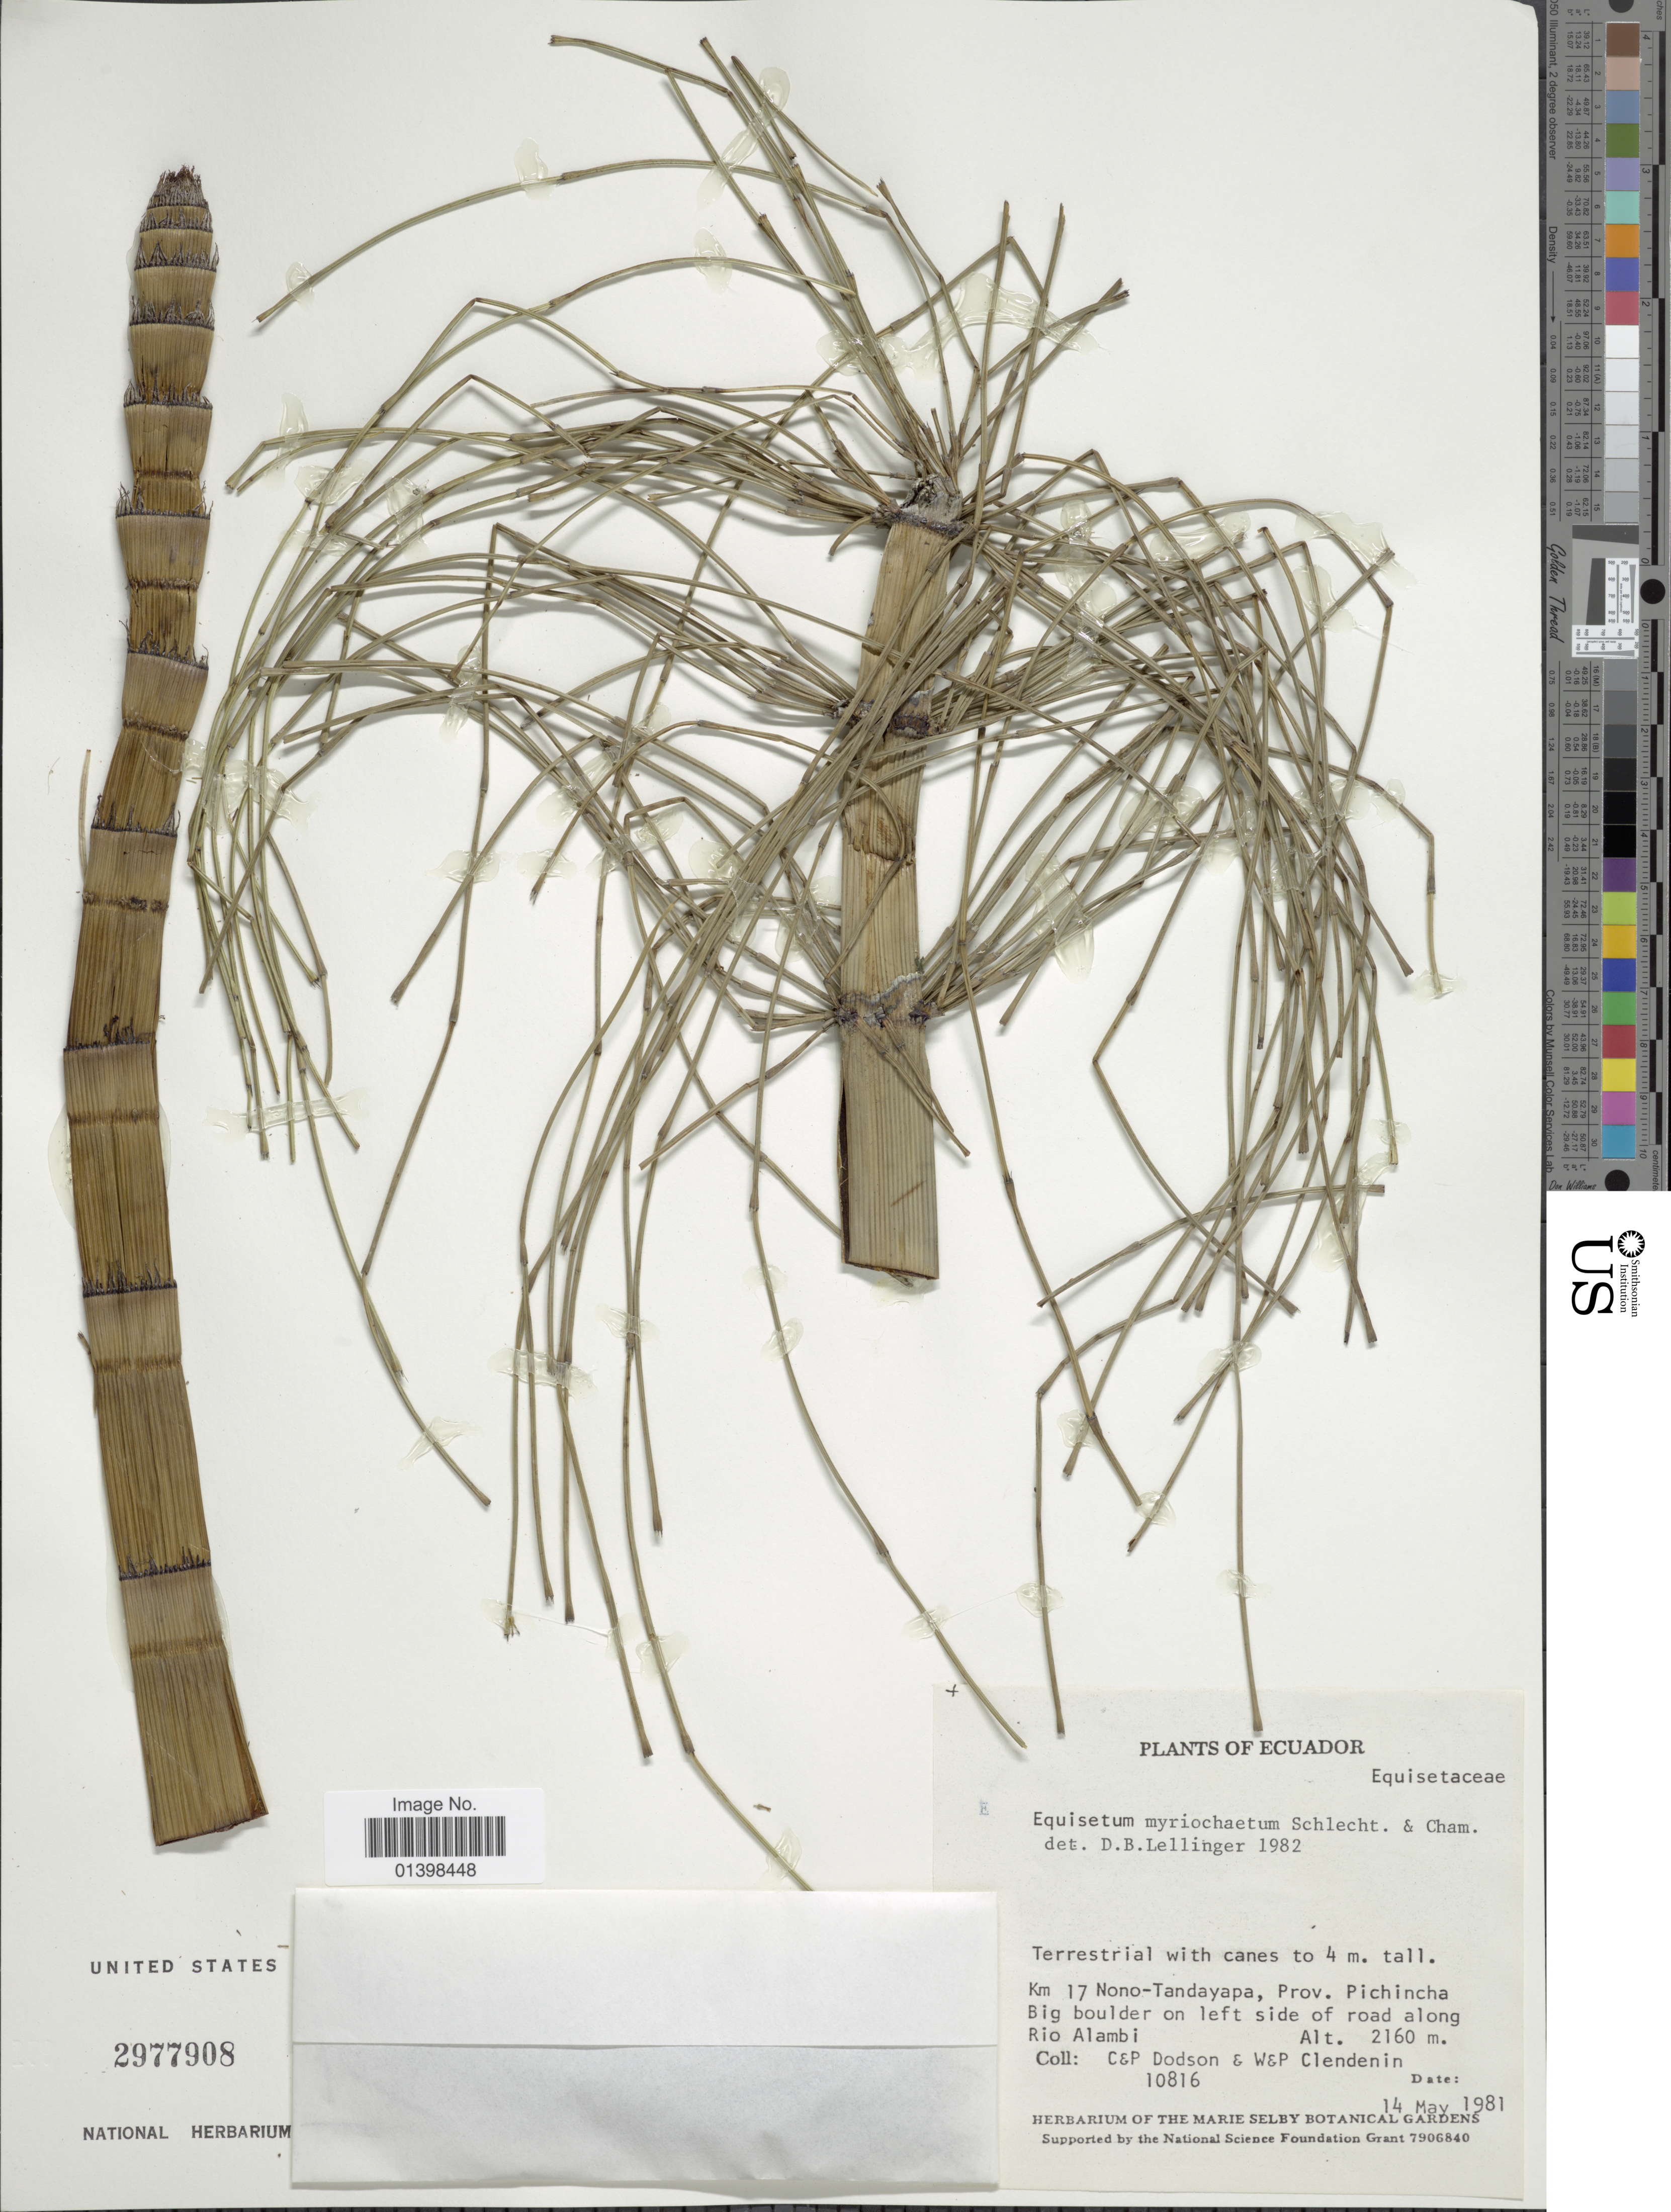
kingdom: Plantae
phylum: Tracheophyta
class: Polypodiopsida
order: Equisetales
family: Equisetaceae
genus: Equisetum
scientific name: Equisetum myriochaetum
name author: Schltdl. & Cham.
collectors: C. Dodson, P. M. Dodson, W. Clendenin & P. Clendenin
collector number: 10816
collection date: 1981-05-14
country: Ecuador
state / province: Pichincha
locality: Km 17 Nono-Tandayapa, Big boulder on left side of road along Rio Alambi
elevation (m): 2160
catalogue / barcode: US 2977908